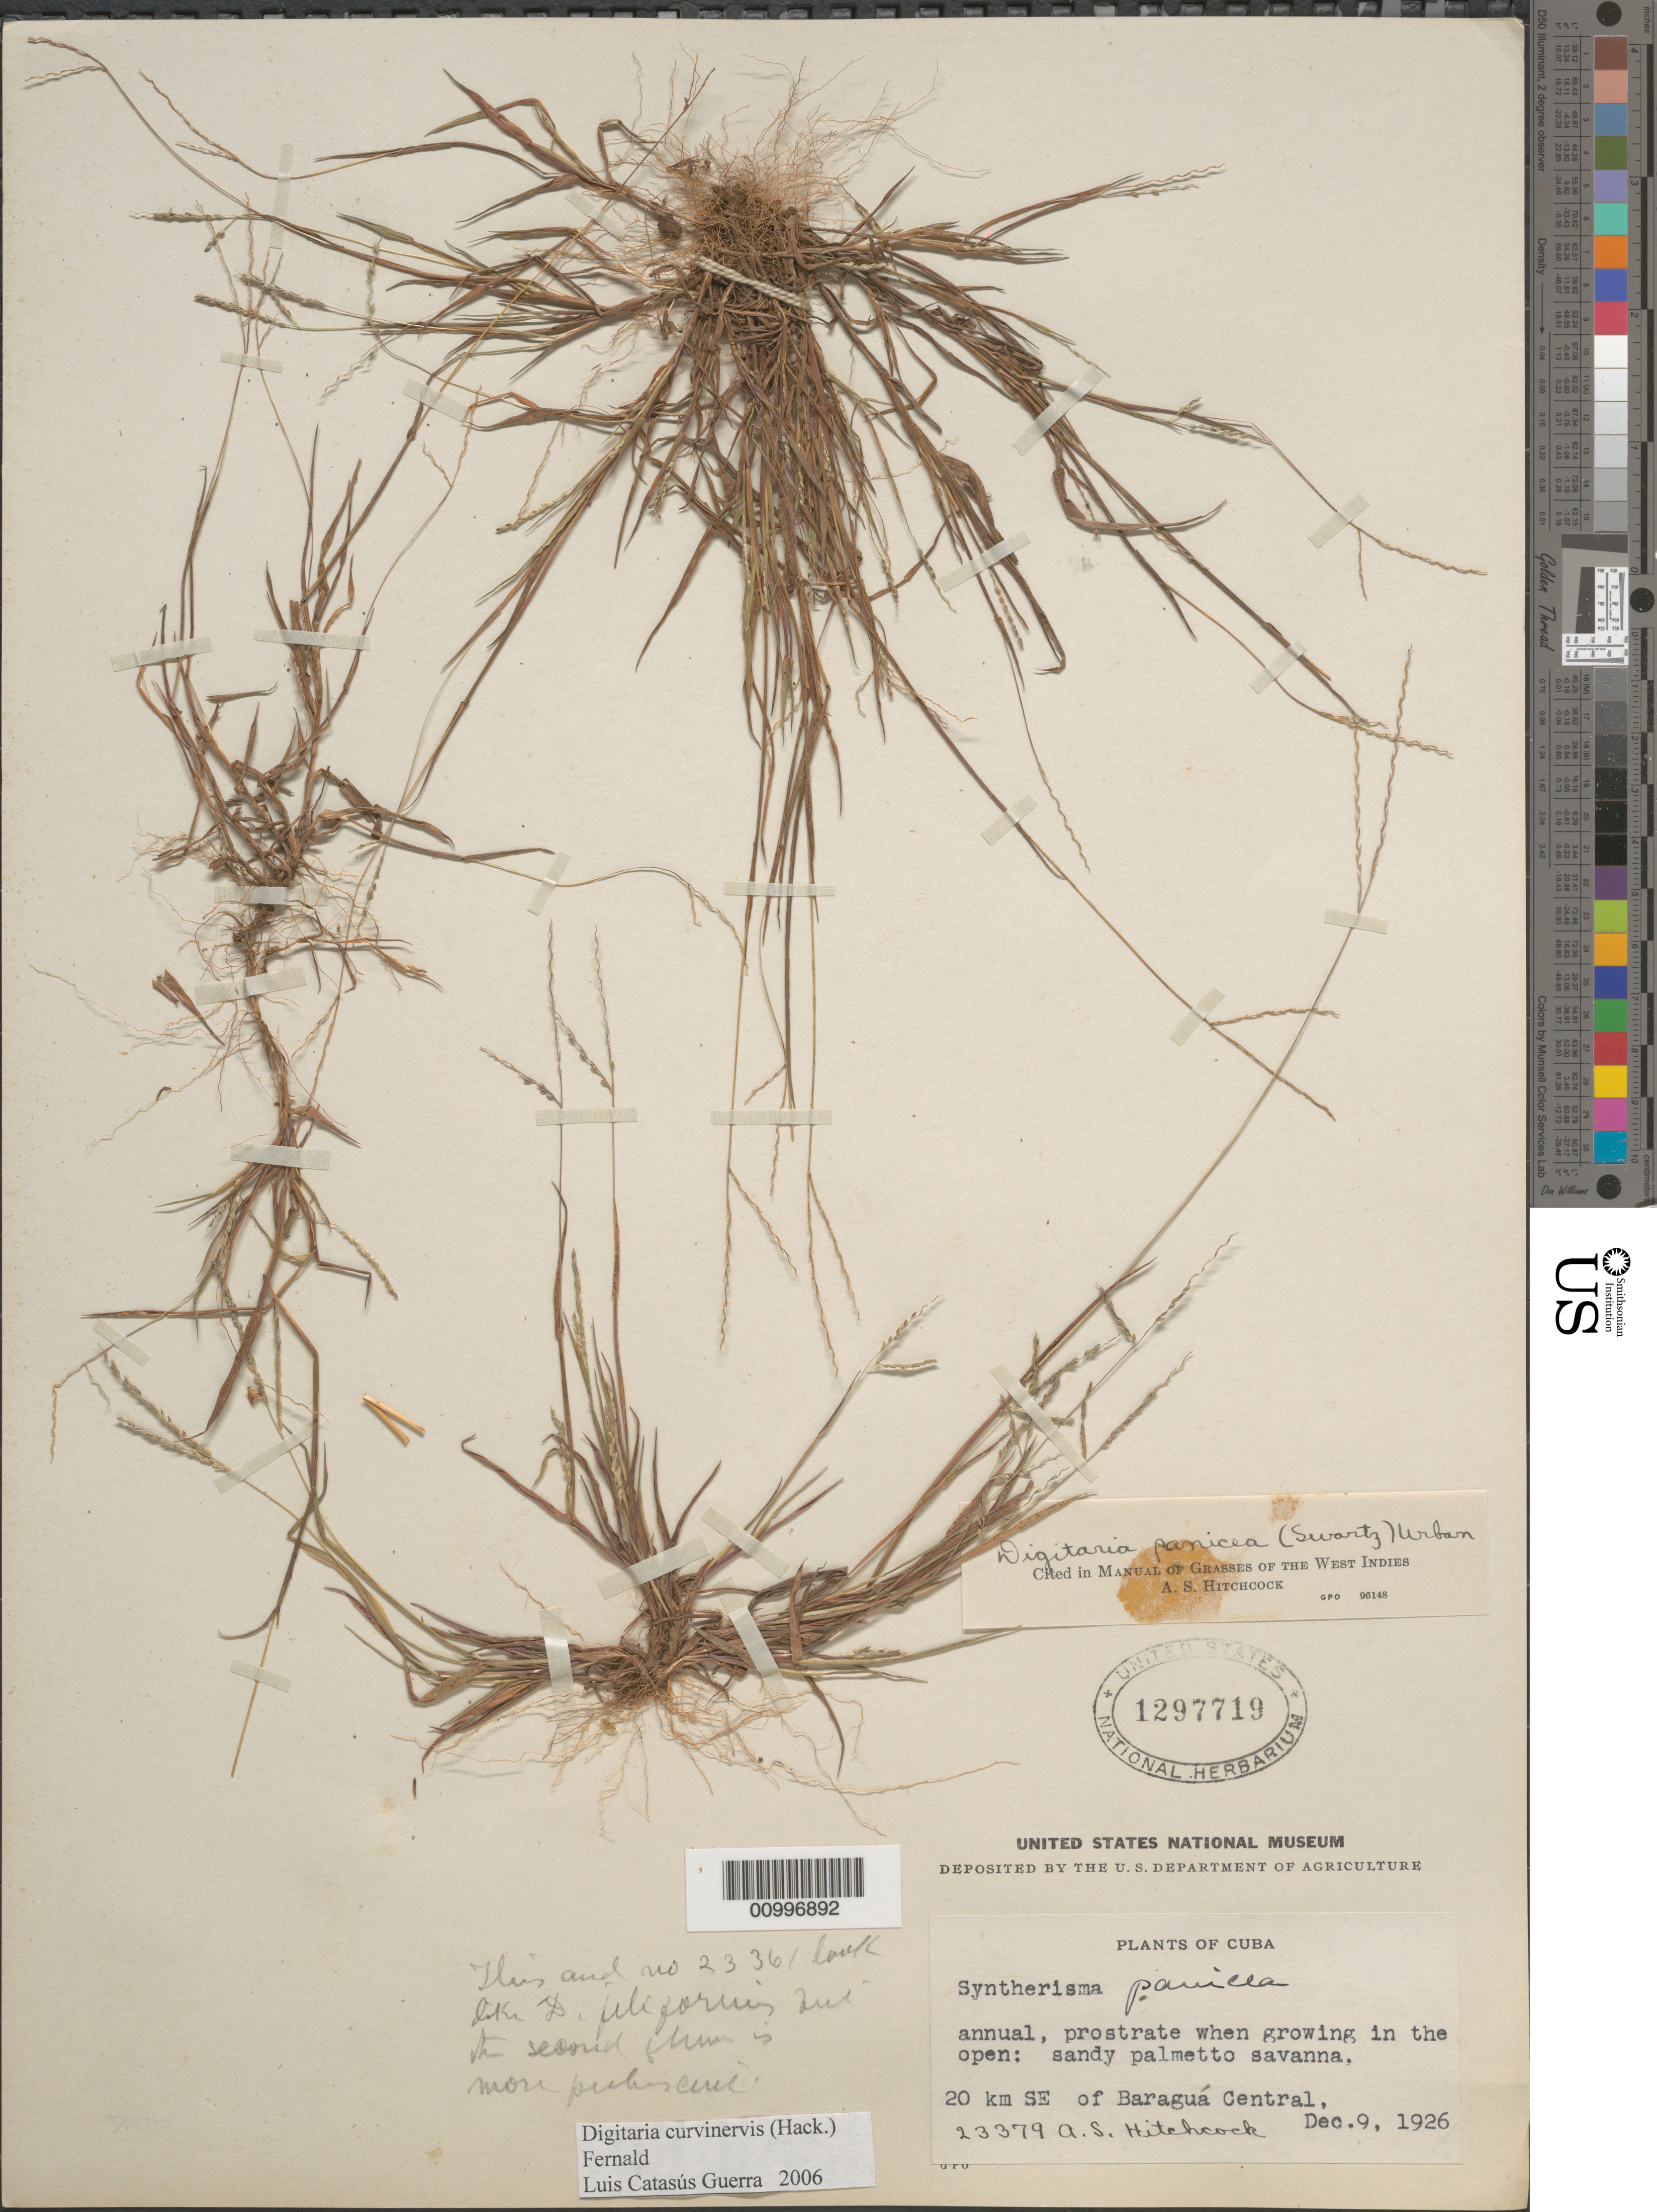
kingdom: Plantae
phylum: Tracheophyta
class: Liliopsida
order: Poales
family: Poaceae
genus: Digitaria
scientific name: Digitaria ciliaris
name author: (Retz.) Koeler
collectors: A. S. Hitchcock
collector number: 23379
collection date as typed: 09 Dec 1926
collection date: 1926-12-09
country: Cuba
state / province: Ciego de Ávila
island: Cuba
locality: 20 km SE of Baragua Central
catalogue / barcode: US 1297719